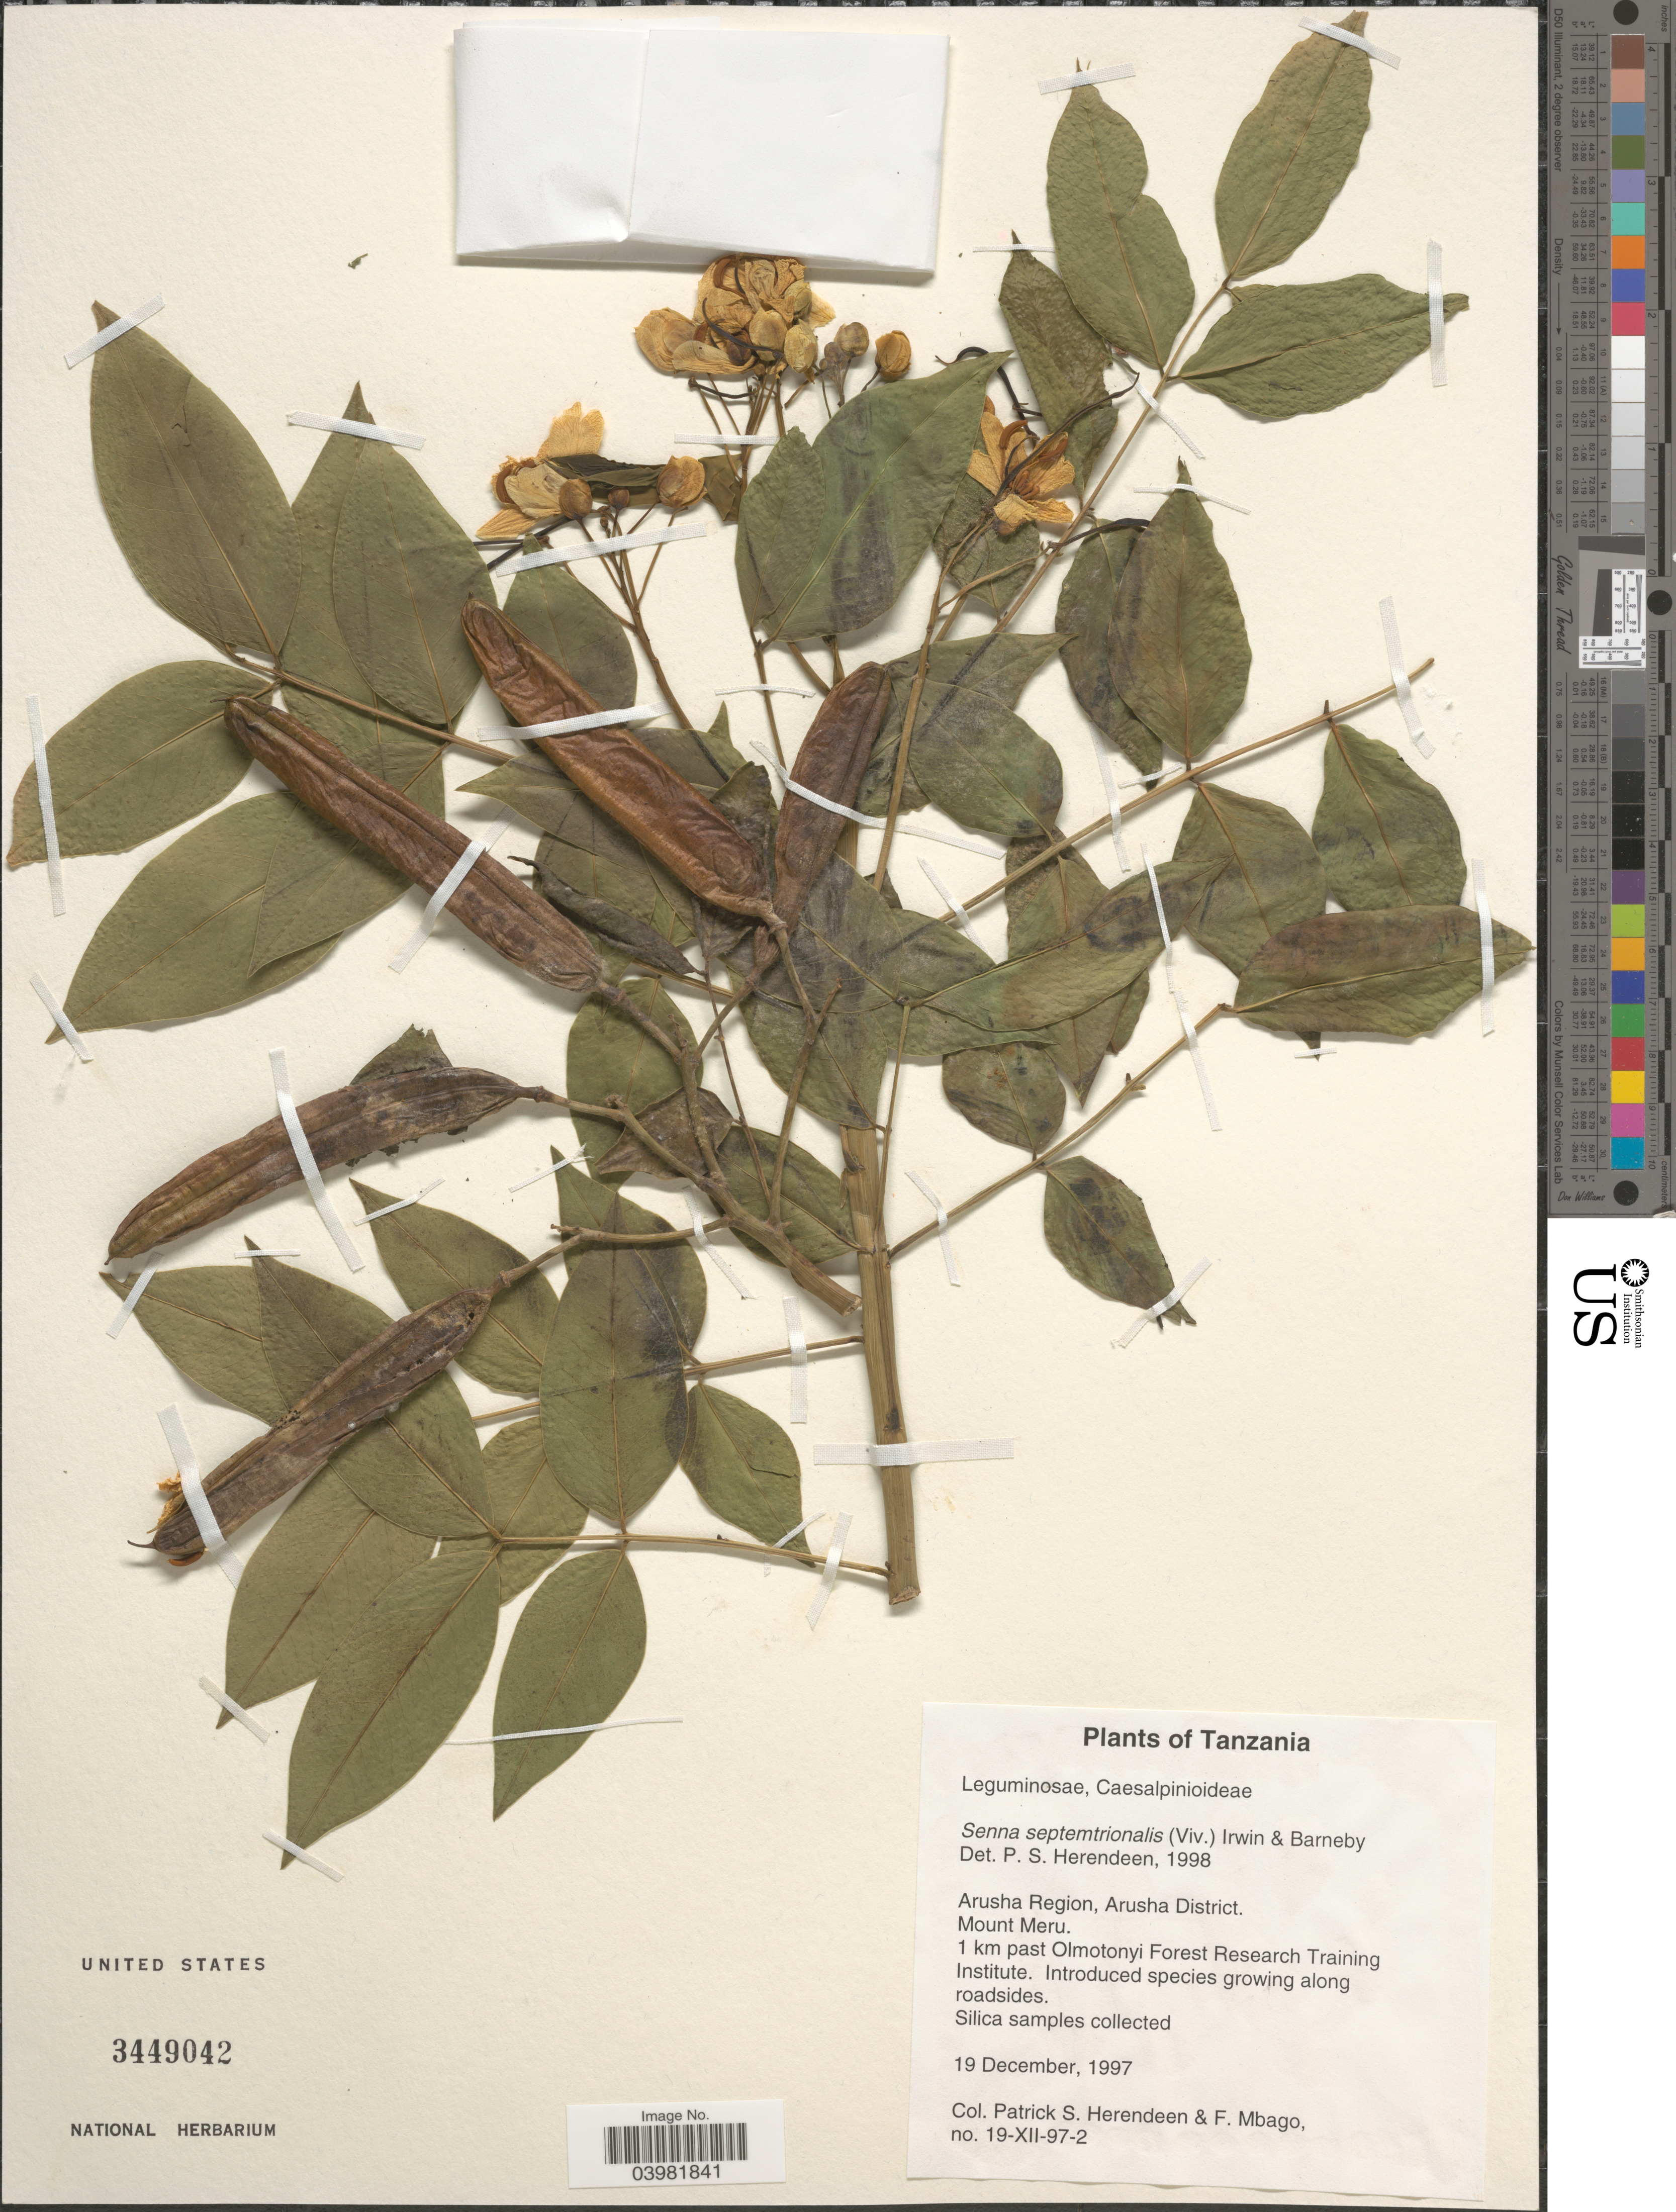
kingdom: Plantae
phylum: Tracheophyta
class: Magnoliopsida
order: Fabales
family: Fabaceae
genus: Senna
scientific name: Senna septemtrionalis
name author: (Viv.) H.S. Irwin & Barneby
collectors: P. S. Herendeen & F. Mbago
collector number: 19-XII-97-2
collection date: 1997-12-19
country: Tanzania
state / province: Arusha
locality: Arusha Region, Arusha District. Mount Meru. 1 km past Olmotonyi Forest Research Training Institute.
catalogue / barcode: US 3449042